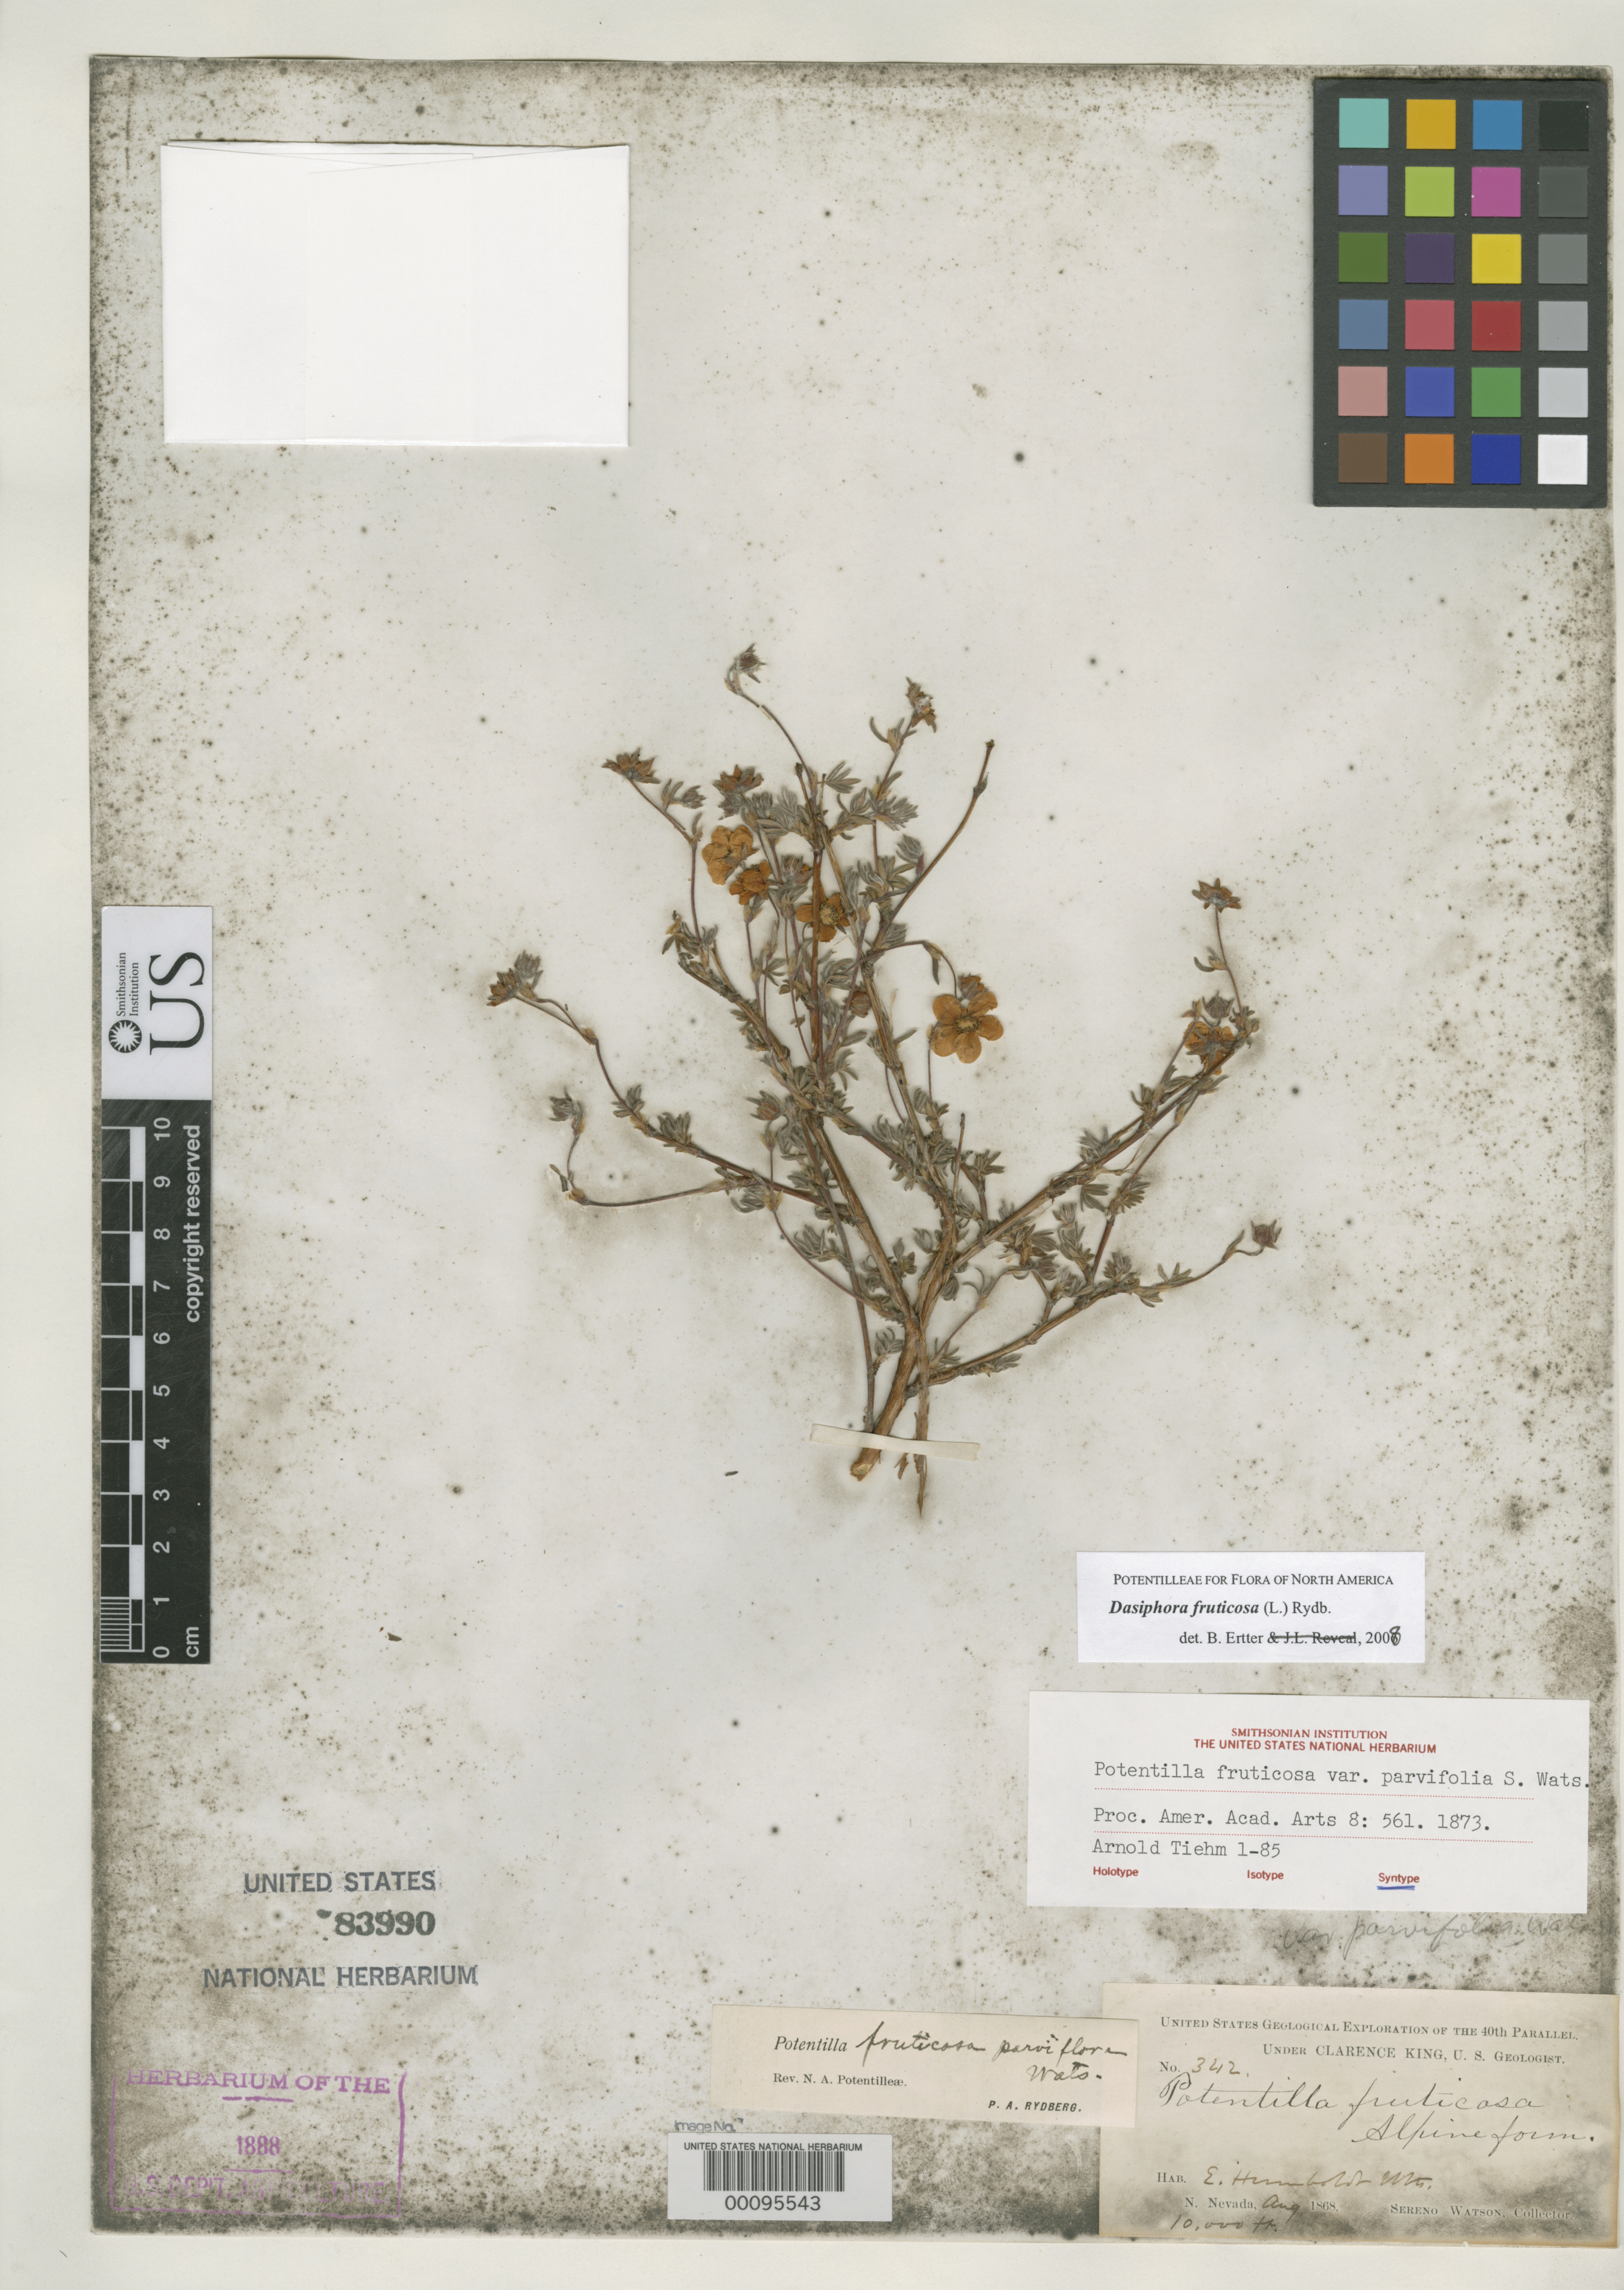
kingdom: Plantae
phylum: Tracheophyta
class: Magnoliopsida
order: Rosales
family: Rosaceae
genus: Potentilla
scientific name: Potentilla fruticosa var. parvifolia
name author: S. Watson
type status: Isotype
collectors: S. Watson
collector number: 342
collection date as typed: Aug 1868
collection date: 1868-08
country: United States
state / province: Nevada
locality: E. Humboldt Mts.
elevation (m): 3048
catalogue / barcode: US 83990